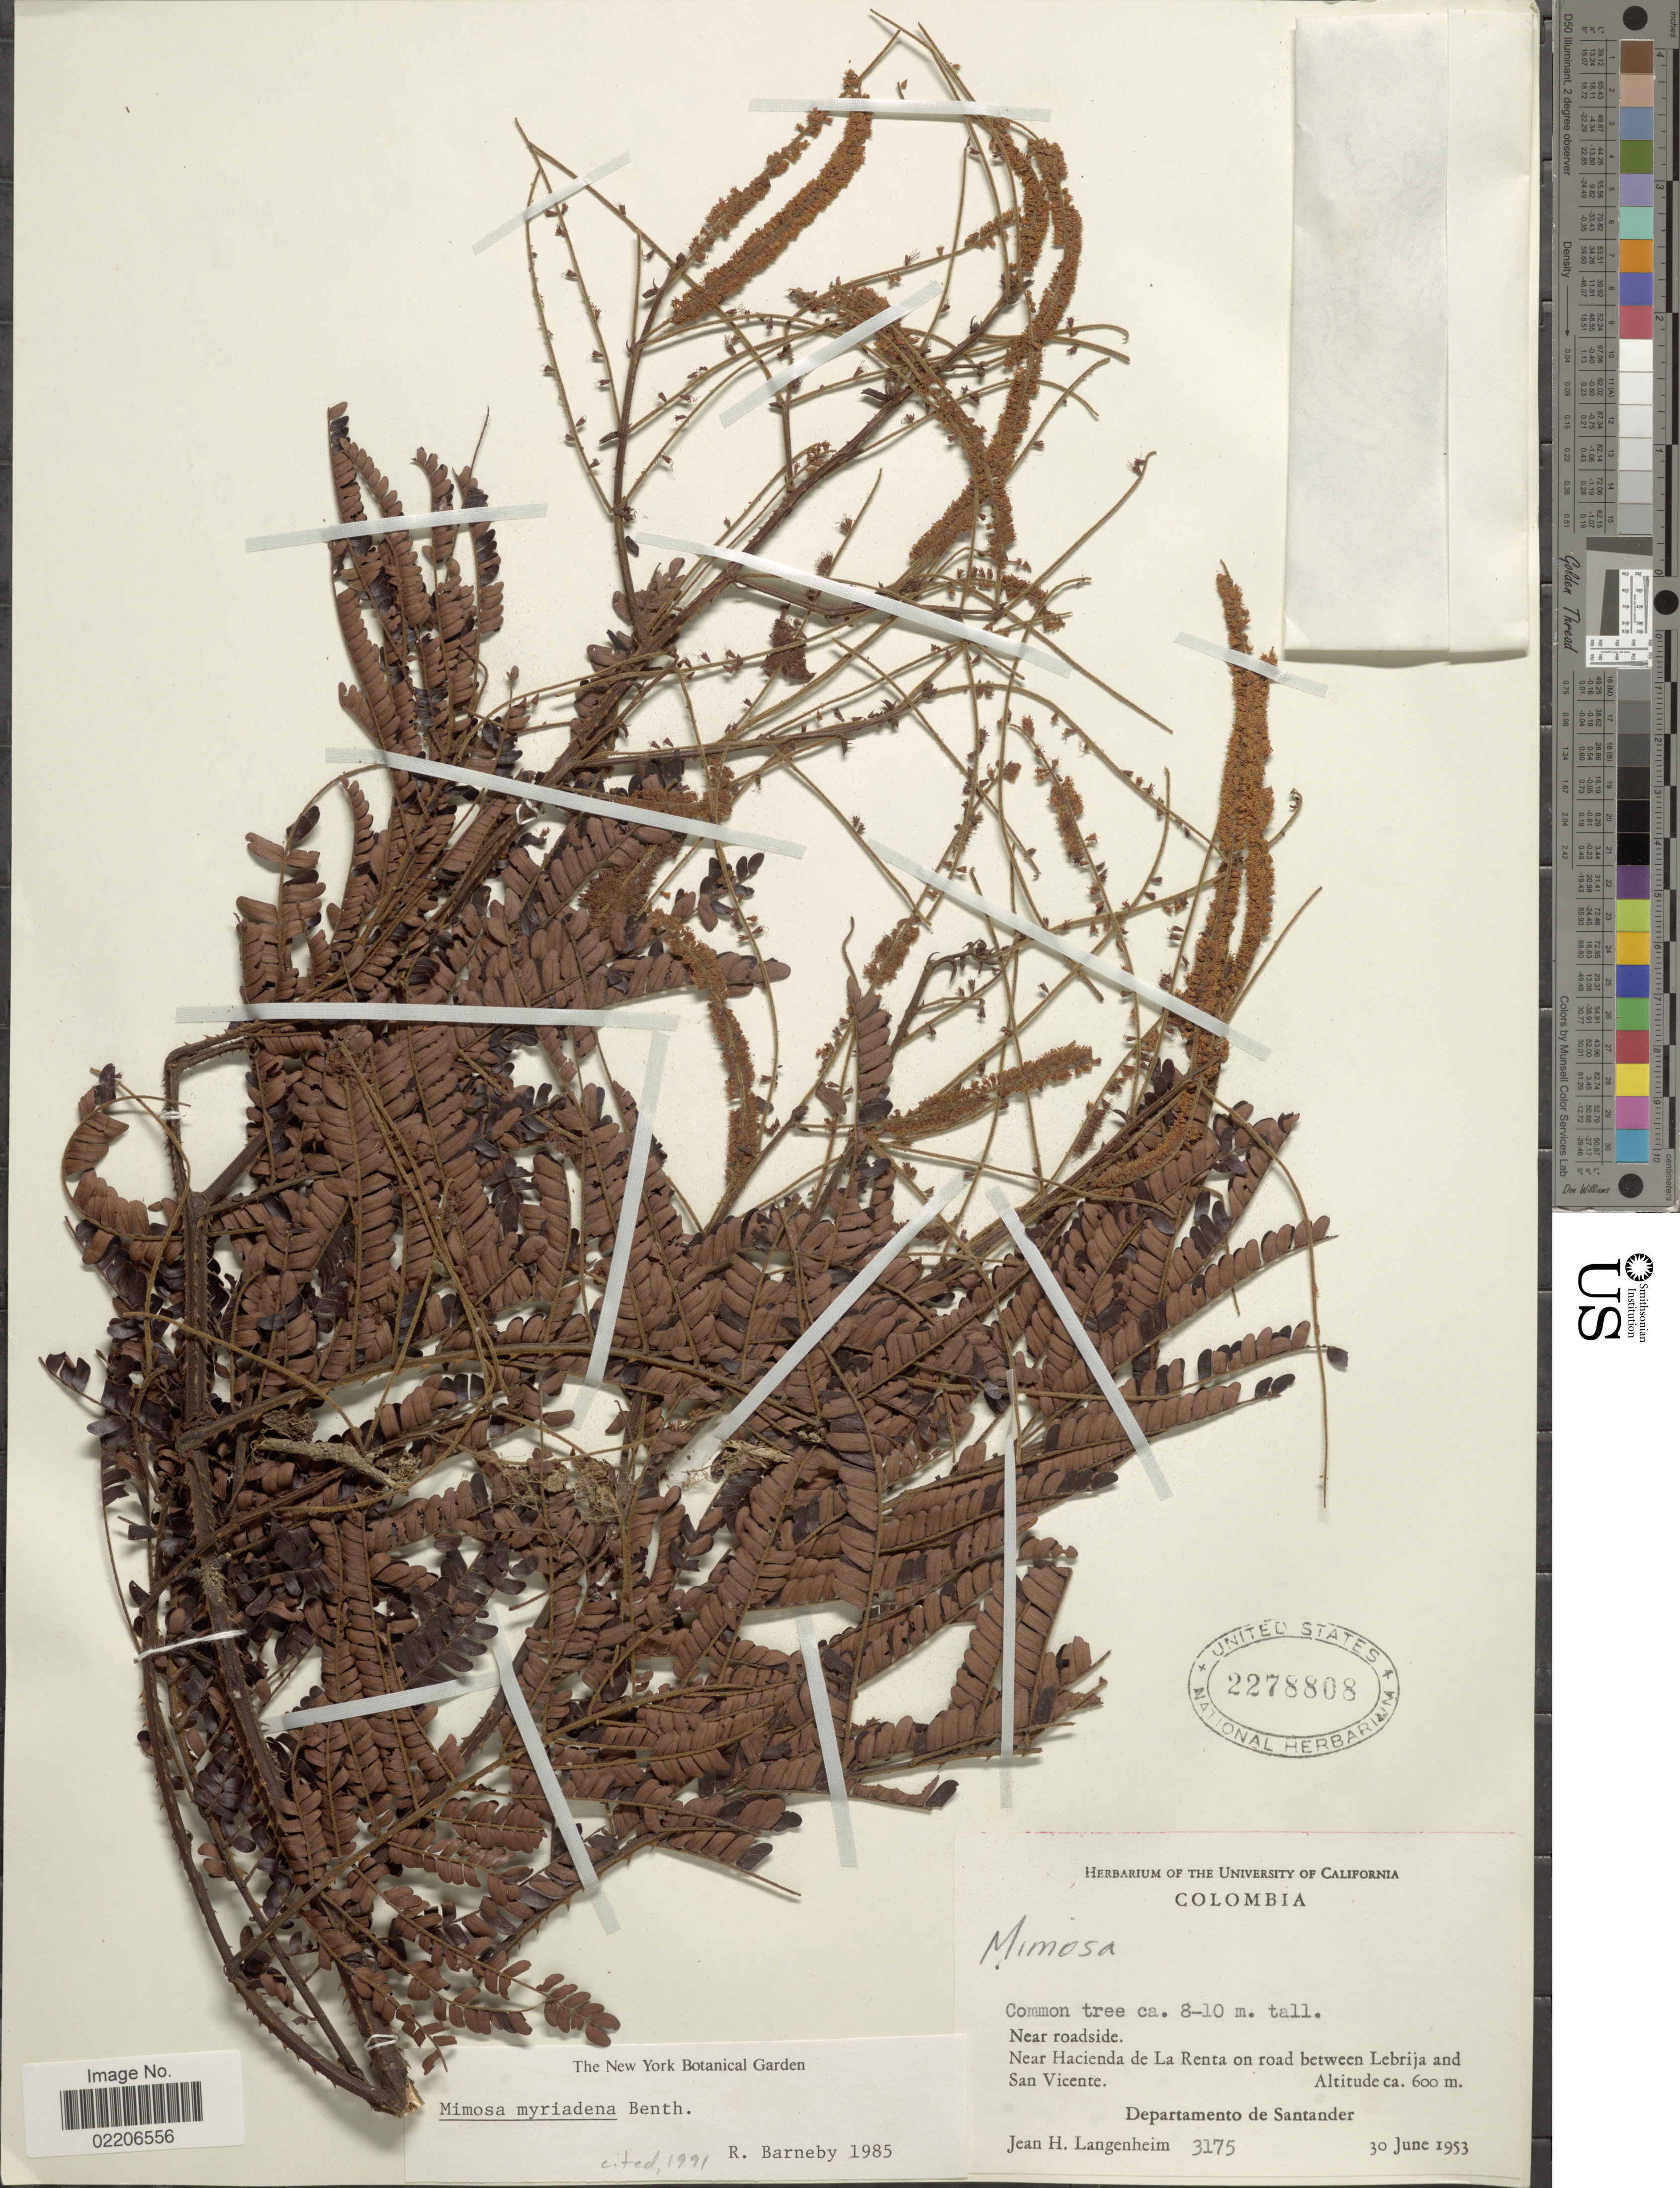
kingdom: Plantae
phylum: Tracheophyta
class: Magnoliopsida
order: Fabales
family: Fabaceae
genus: Mimosa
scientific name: Mimosa myriadenia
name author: Benth.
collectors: J. H. Langenheim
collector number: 3175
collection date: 1953-06-30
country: Colombia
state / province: Santander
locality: Near roadside. Near Hacienda de La Renta on road between Lebrija and San Vicente. Departamento de Santander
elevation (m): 600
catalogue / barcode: US 2278808